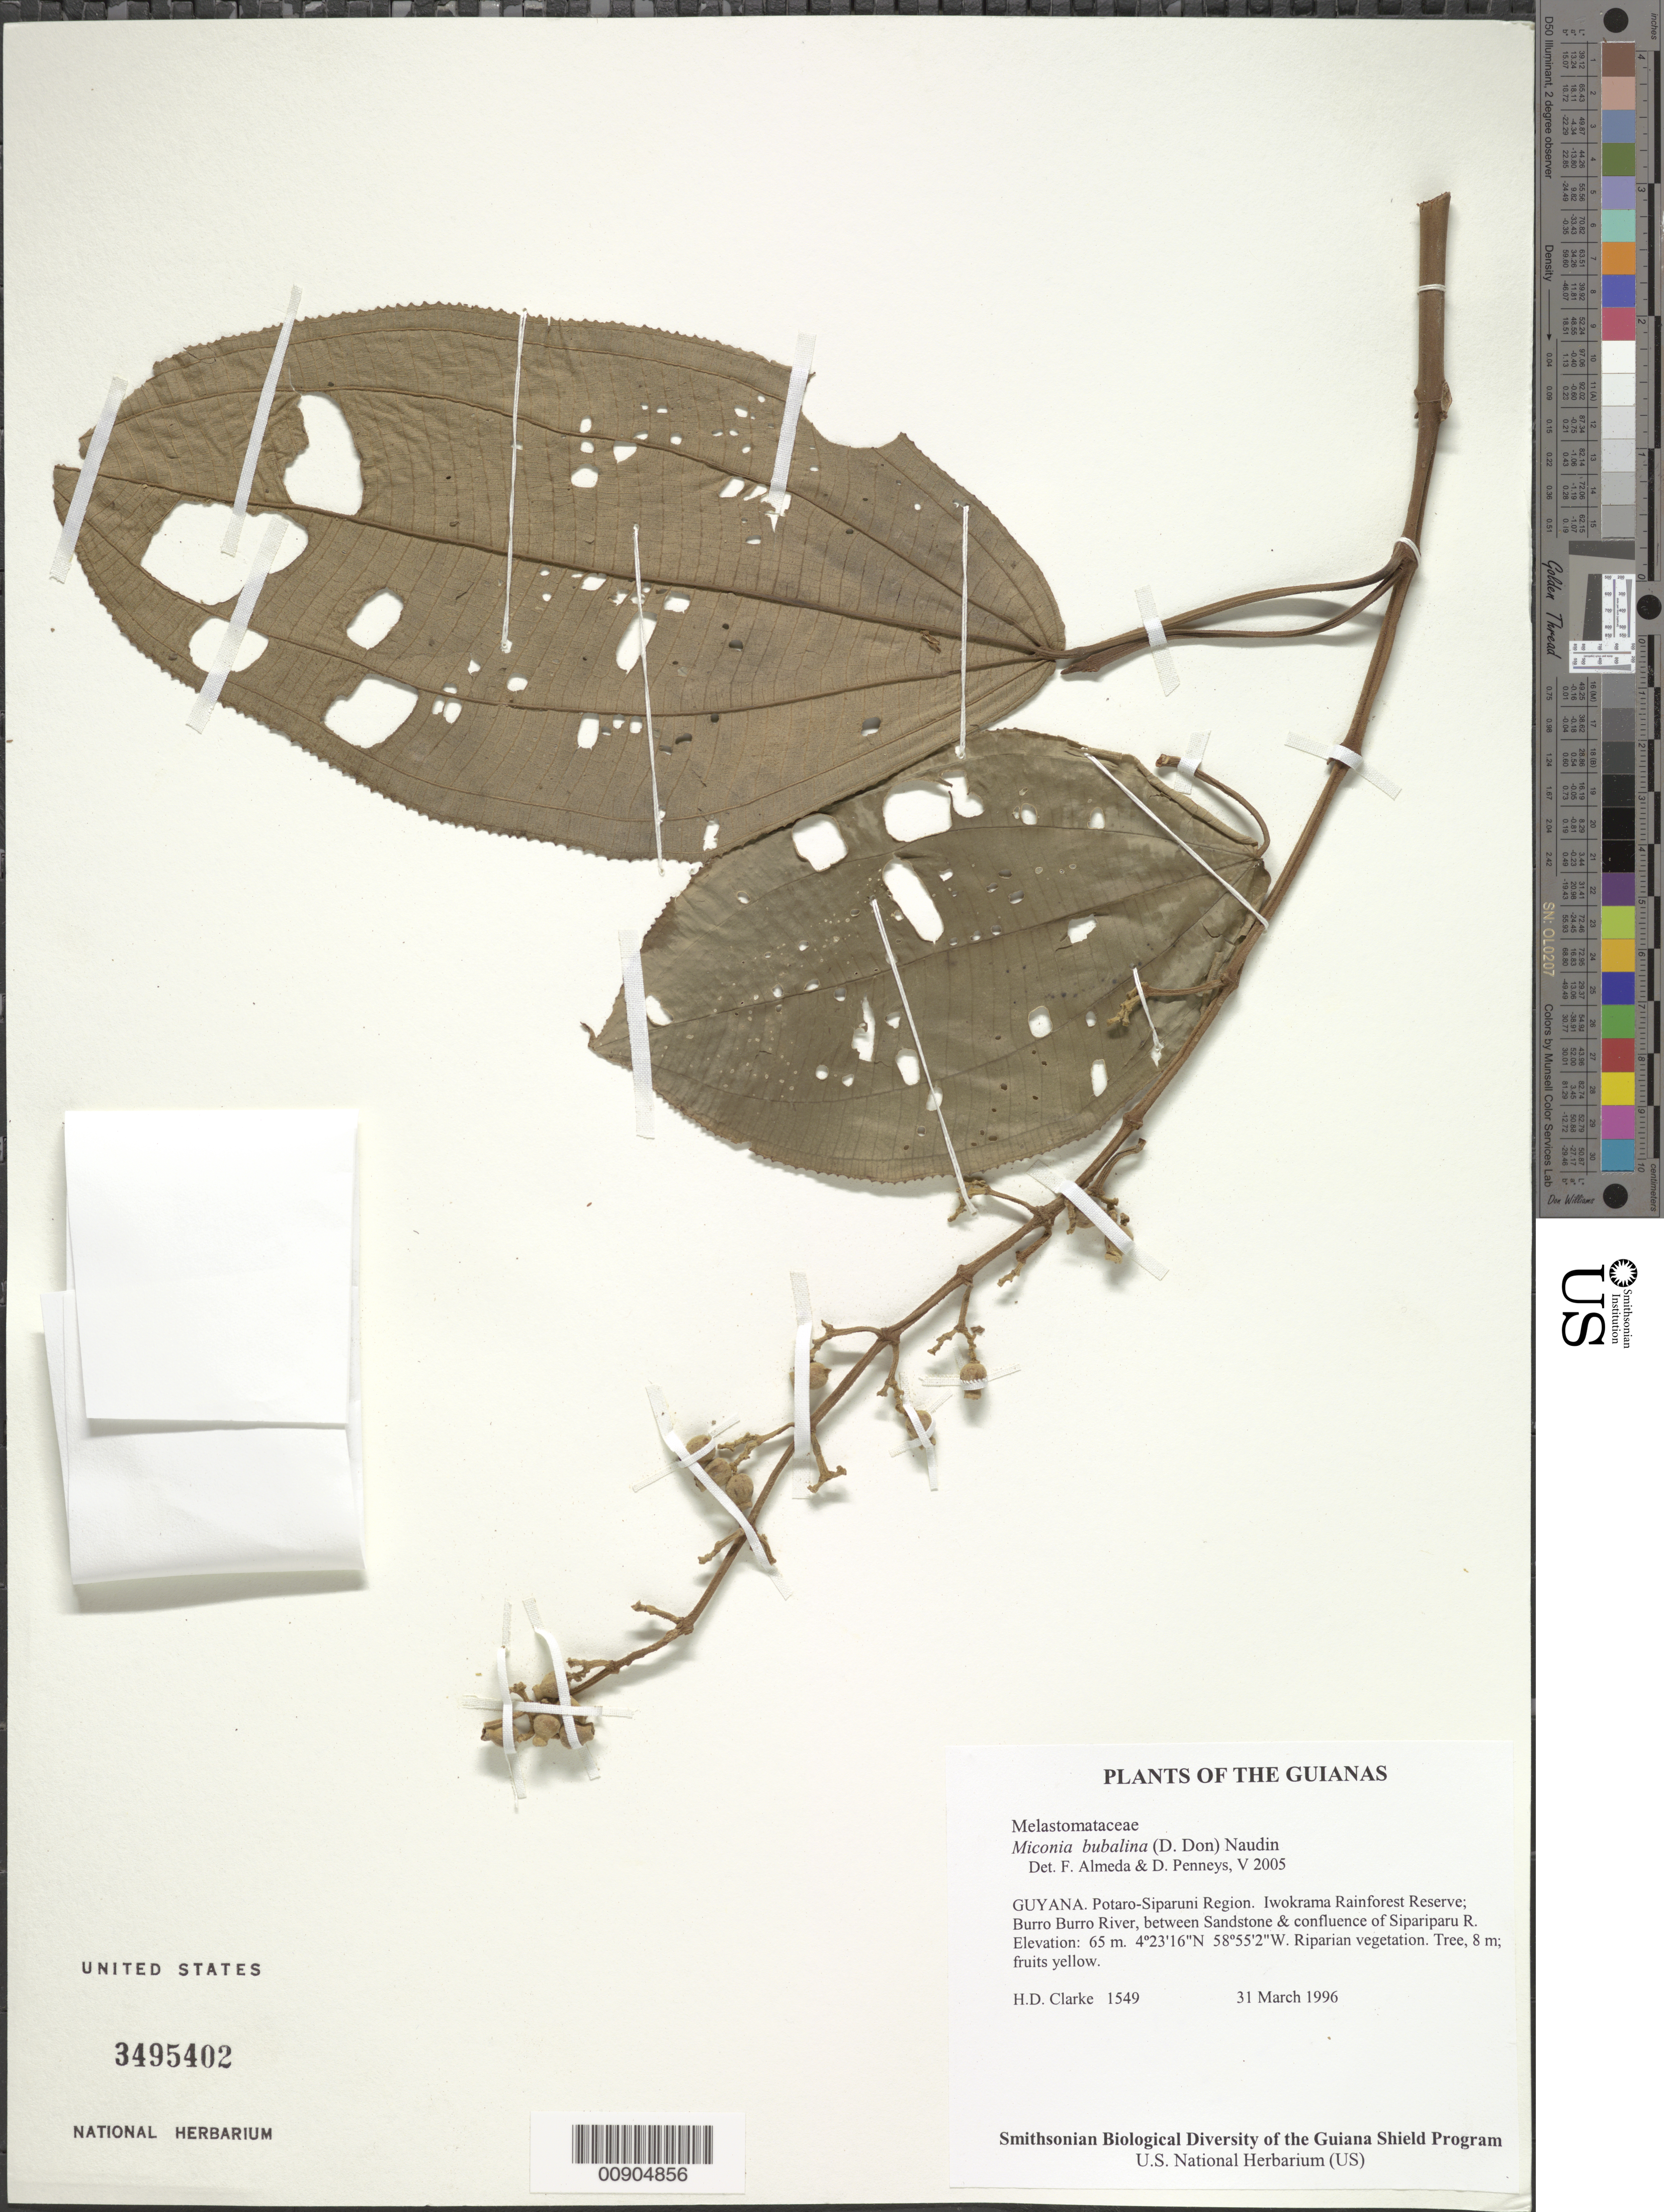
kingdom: Plantae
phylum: Tracheophyta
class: Magnoliopsida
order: Myrtales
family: Melastomataceae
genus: Miconia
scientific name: Miconia bubalina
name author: Naudin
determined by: Almeda, F.; Penneys, D. S.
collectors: H. D. Clarke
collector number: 1549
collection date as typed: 31 March 1996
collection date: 1996-03-31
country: Guyana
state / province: Potaro-Siparuni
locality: Iwokrama Rainforest Reserve; Burro Burro River, between Sandstone & confluence of Sipariparu R.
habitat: Riparian vegetation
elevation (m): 65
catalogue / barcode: US 3495402